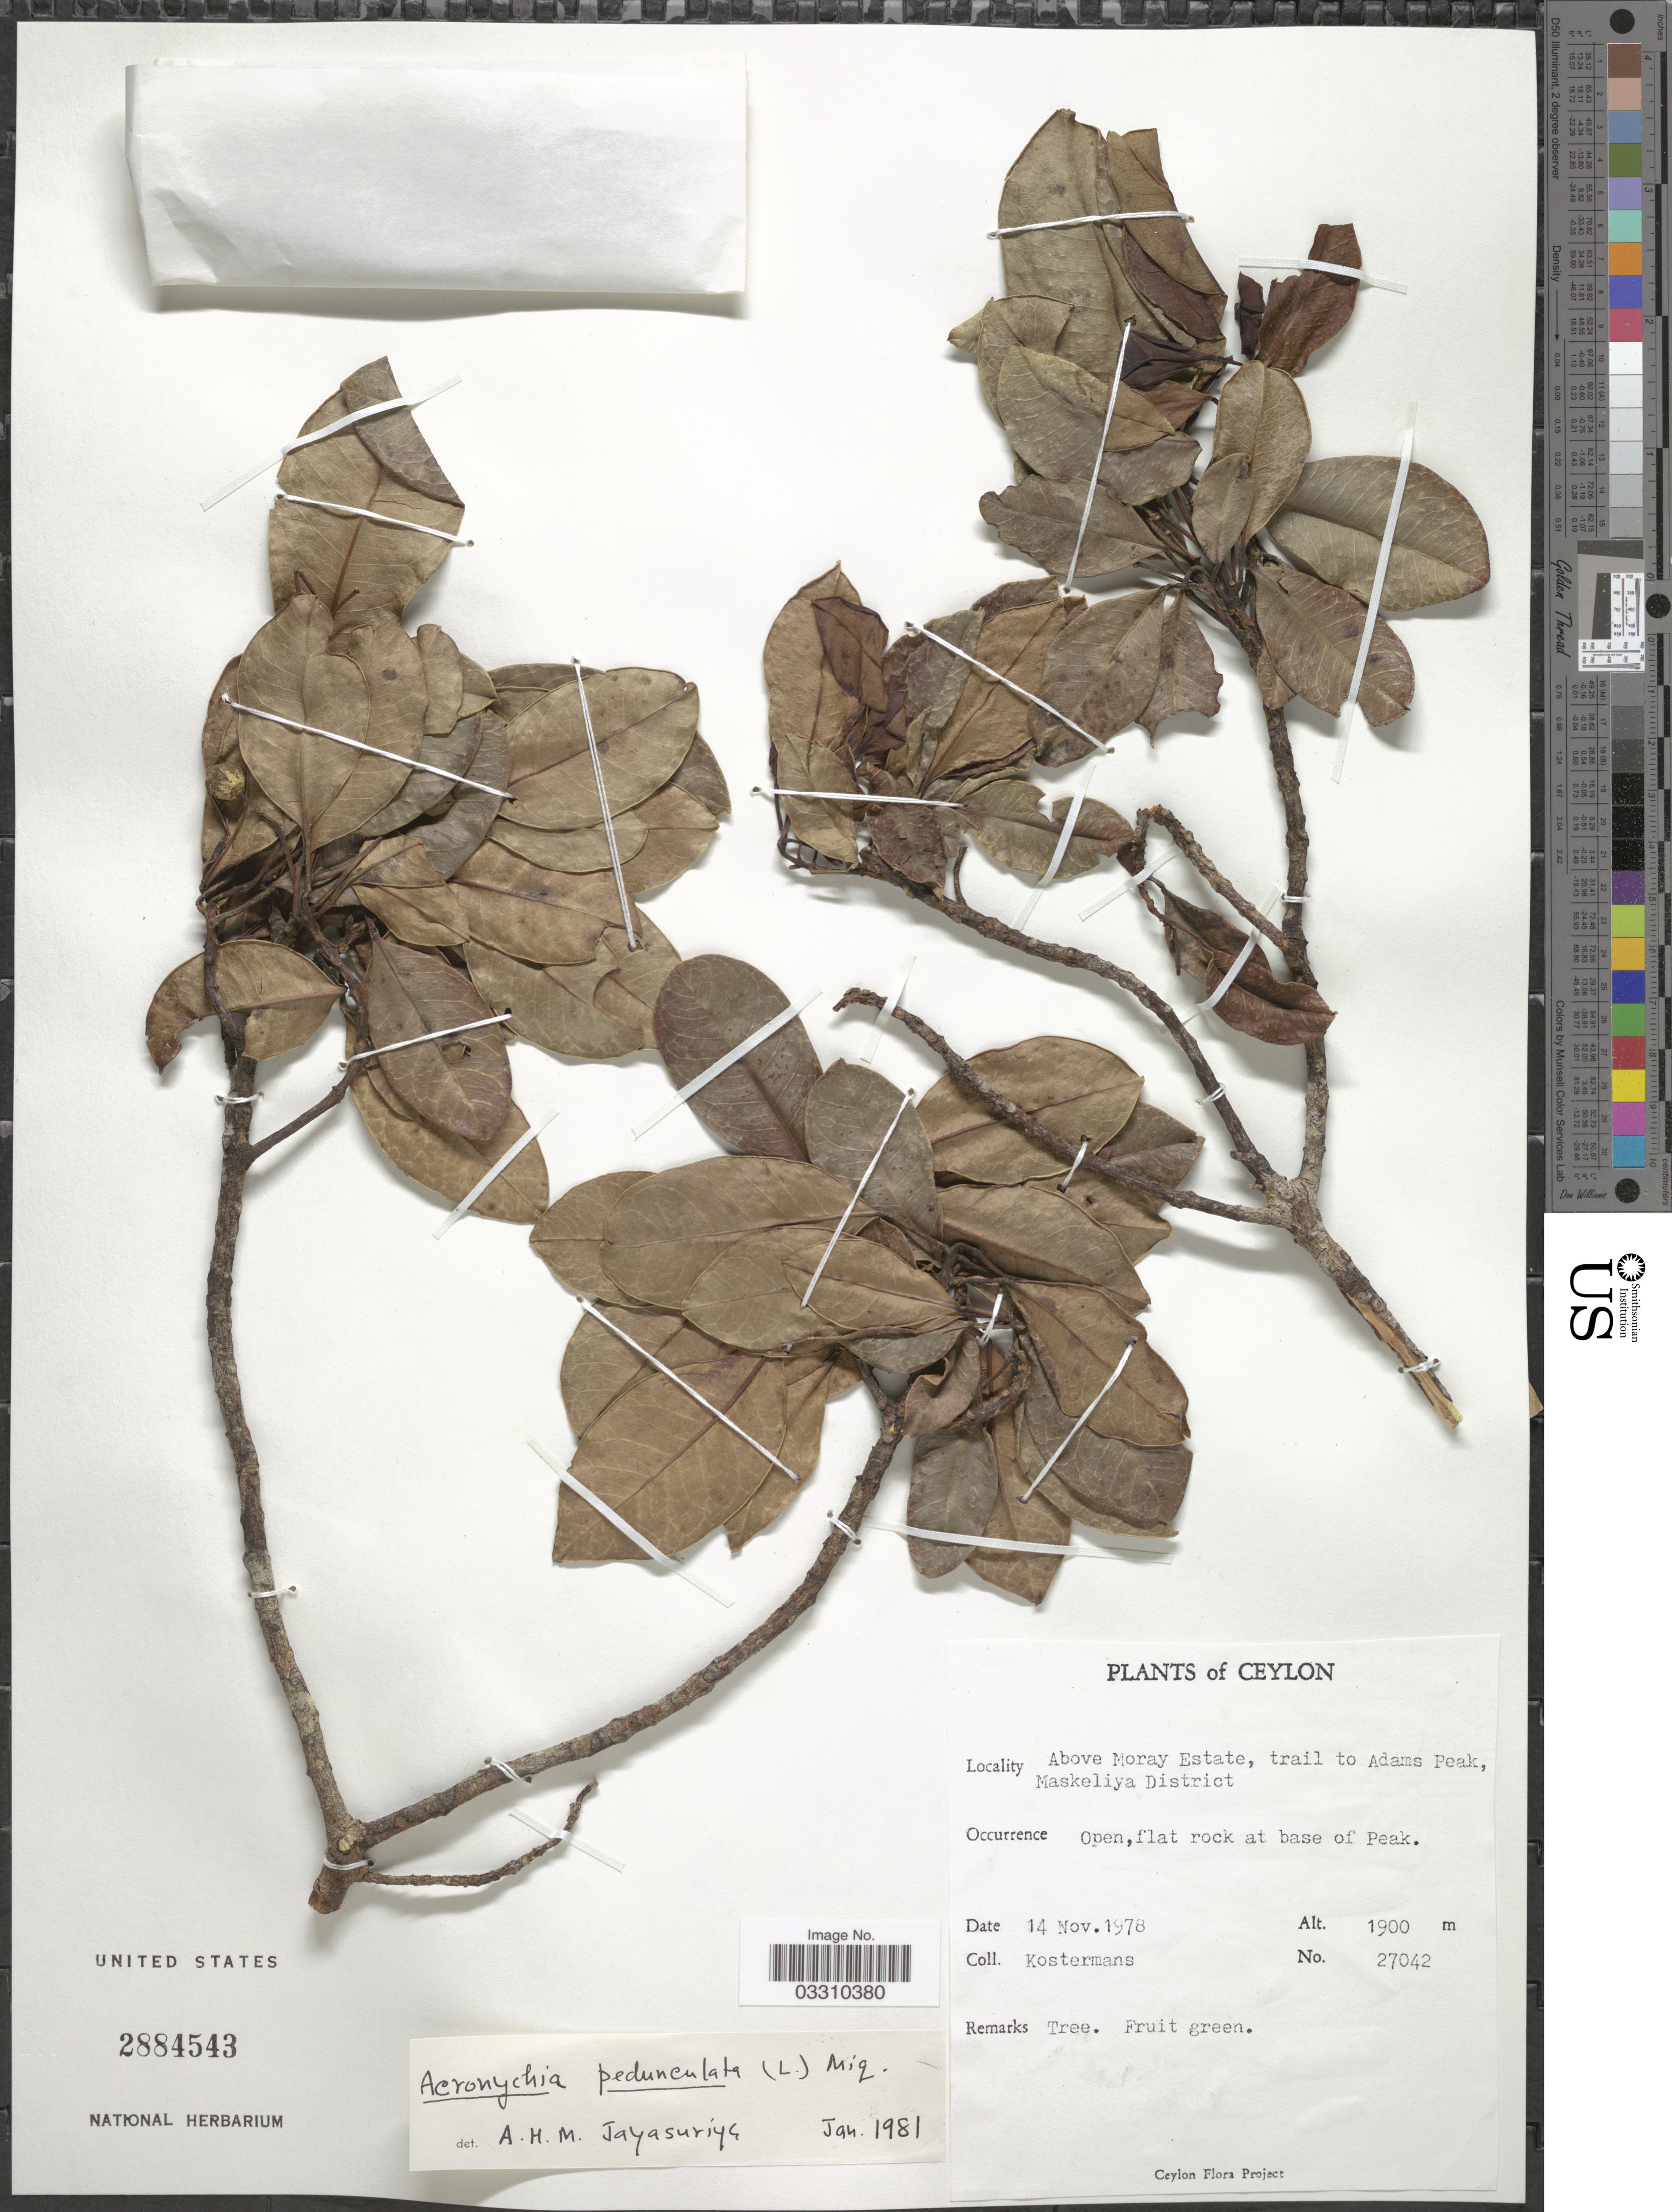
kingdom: Plantae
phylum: Tracheophyta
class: Magnoliopsida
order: Sapindales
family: Rutaceae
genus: Acronychia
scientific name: Acronychia pedunculata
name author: (L.) Miq.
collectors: Kostermans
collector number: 27042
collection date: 1978-11-14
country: Sri Lanka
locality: Ceylon, Above Moray Estate, trail to Adams Peak, Maskeliya District.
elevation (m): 1900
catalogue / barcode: US 2884543